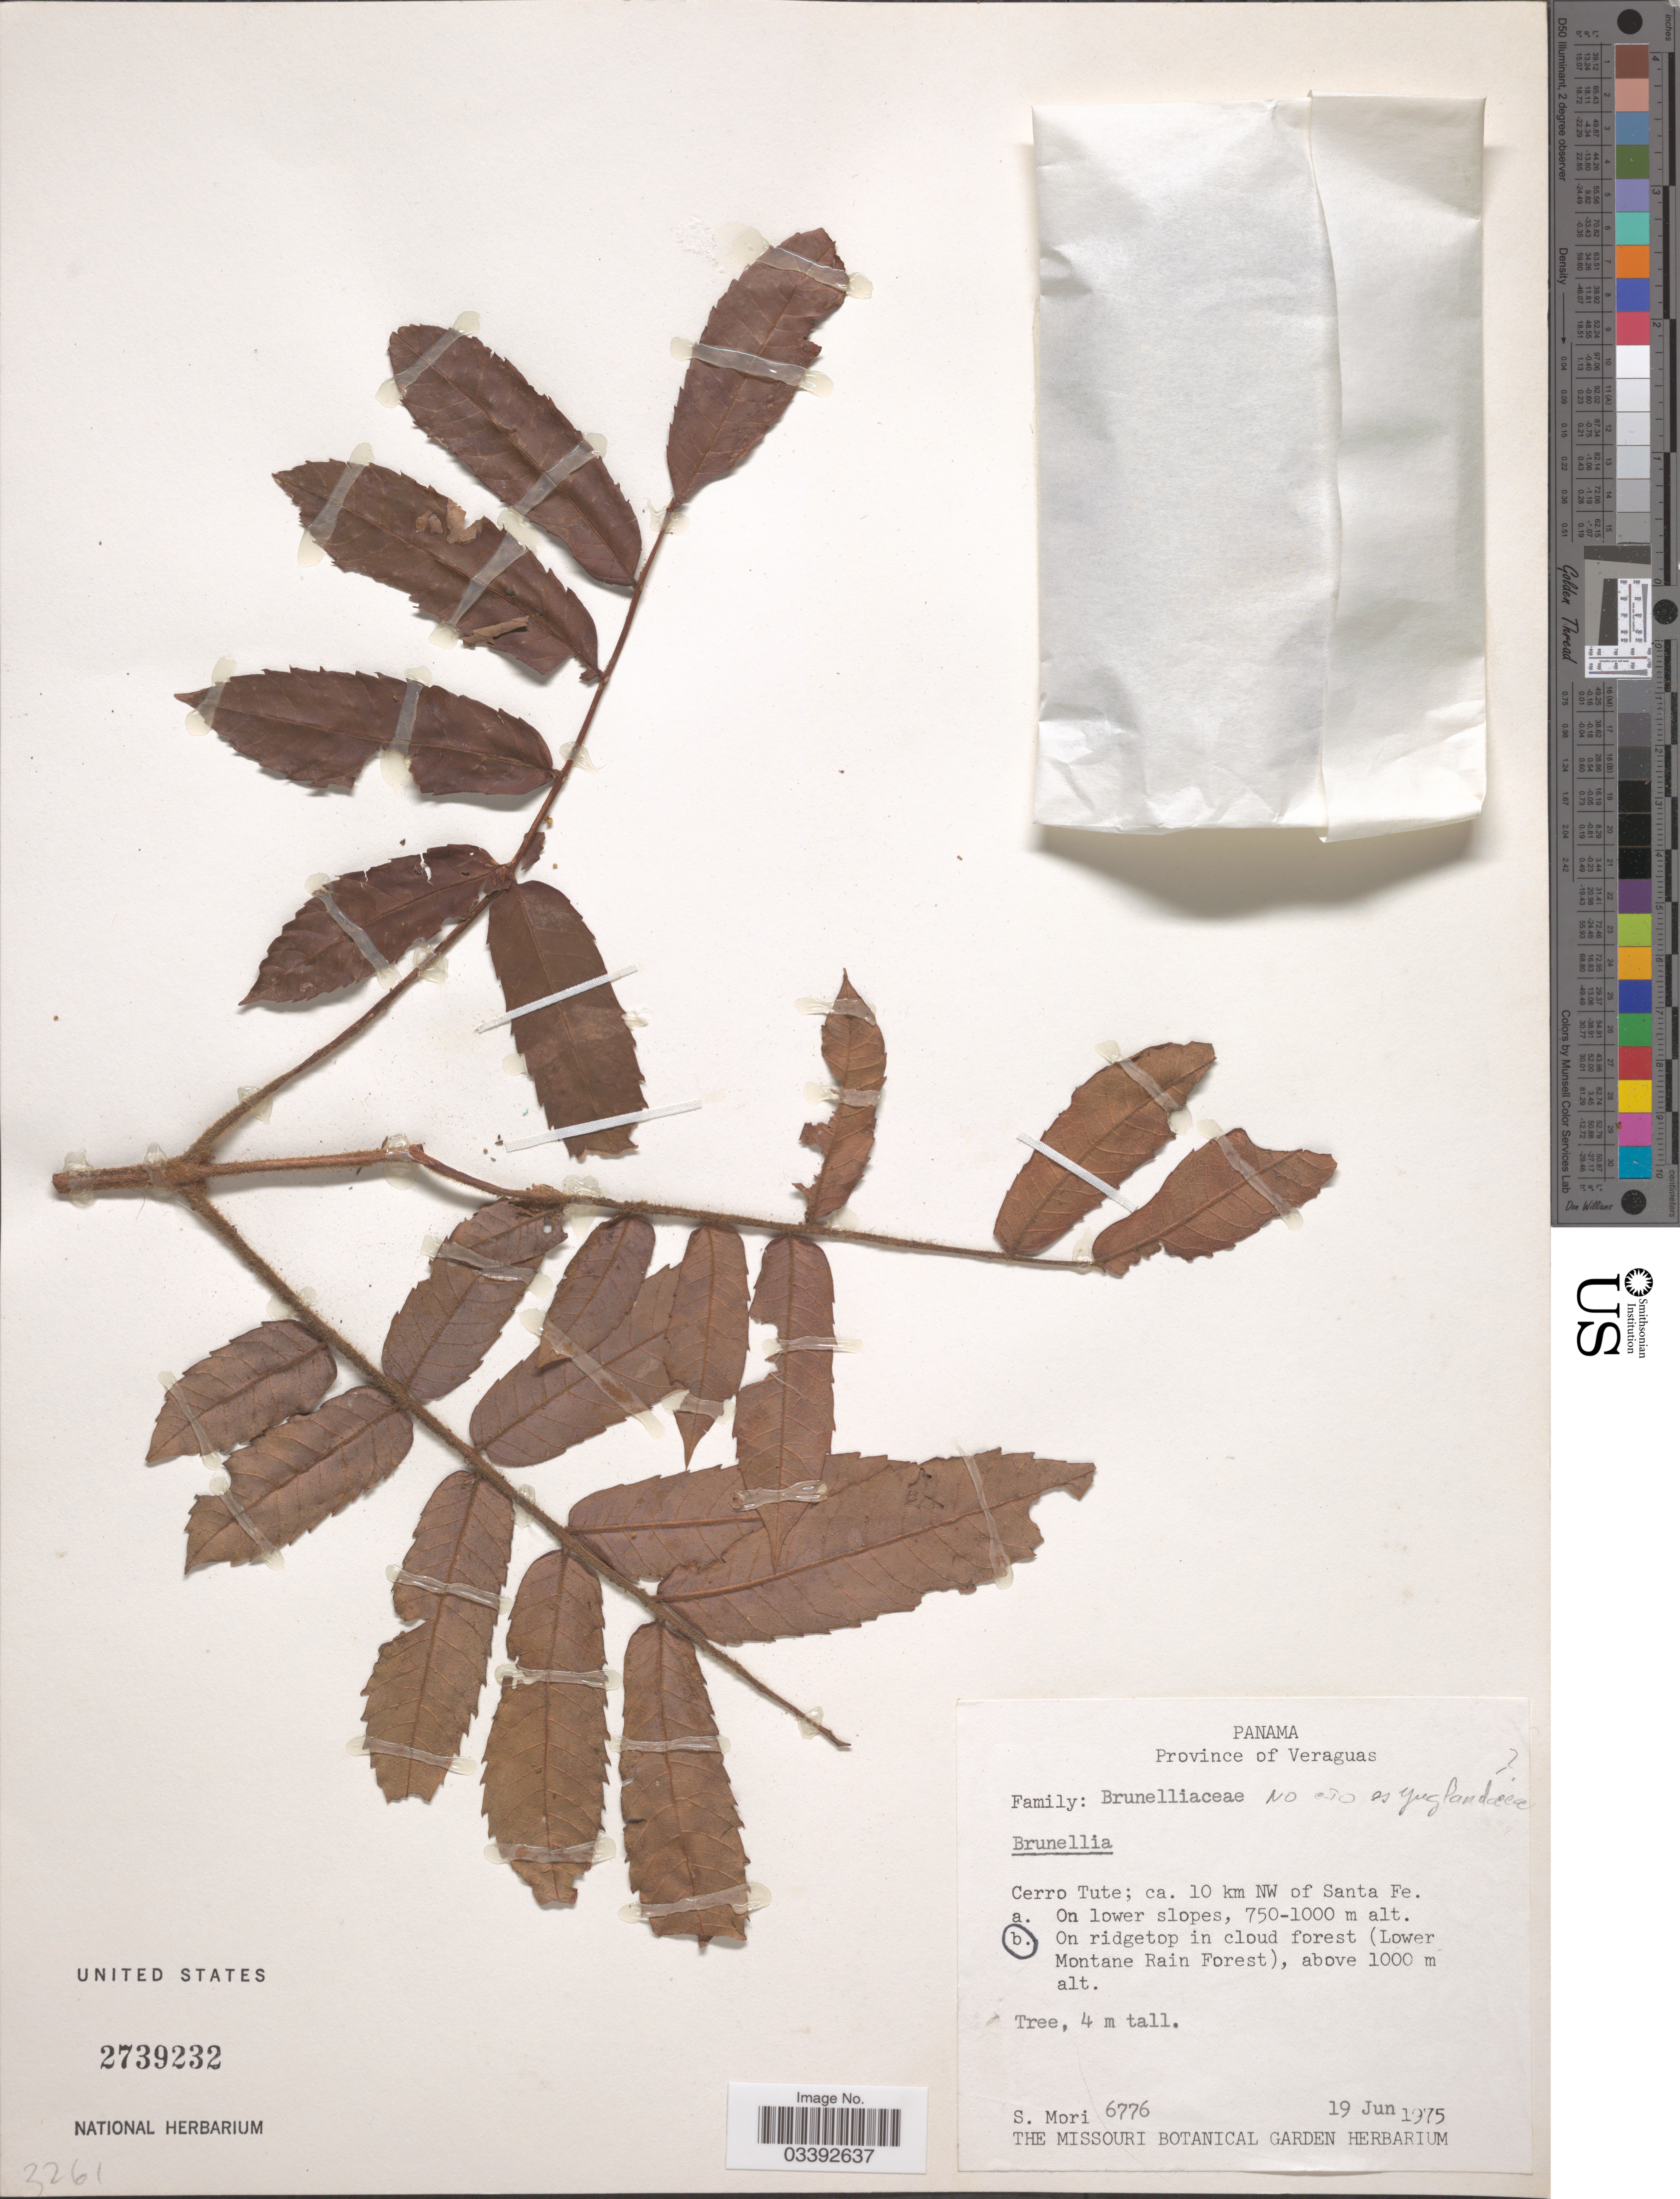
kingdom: Plantae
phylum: Tracheophyta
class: Magnoliopsida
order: Fagales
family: Juglandaceae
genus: Alfaroa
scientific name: Alfaroa sp.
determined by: Manchester, Steven R.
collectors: S. Mori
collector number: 6776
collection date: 1975-06-19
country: Panama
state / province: Veraguas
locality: Cerro Tute; ca. 10 km NW of Santa Fe. On ridgetop in cloud forest (Lower Montane Rain Forest).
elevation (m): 1000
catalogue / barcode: US 2739232